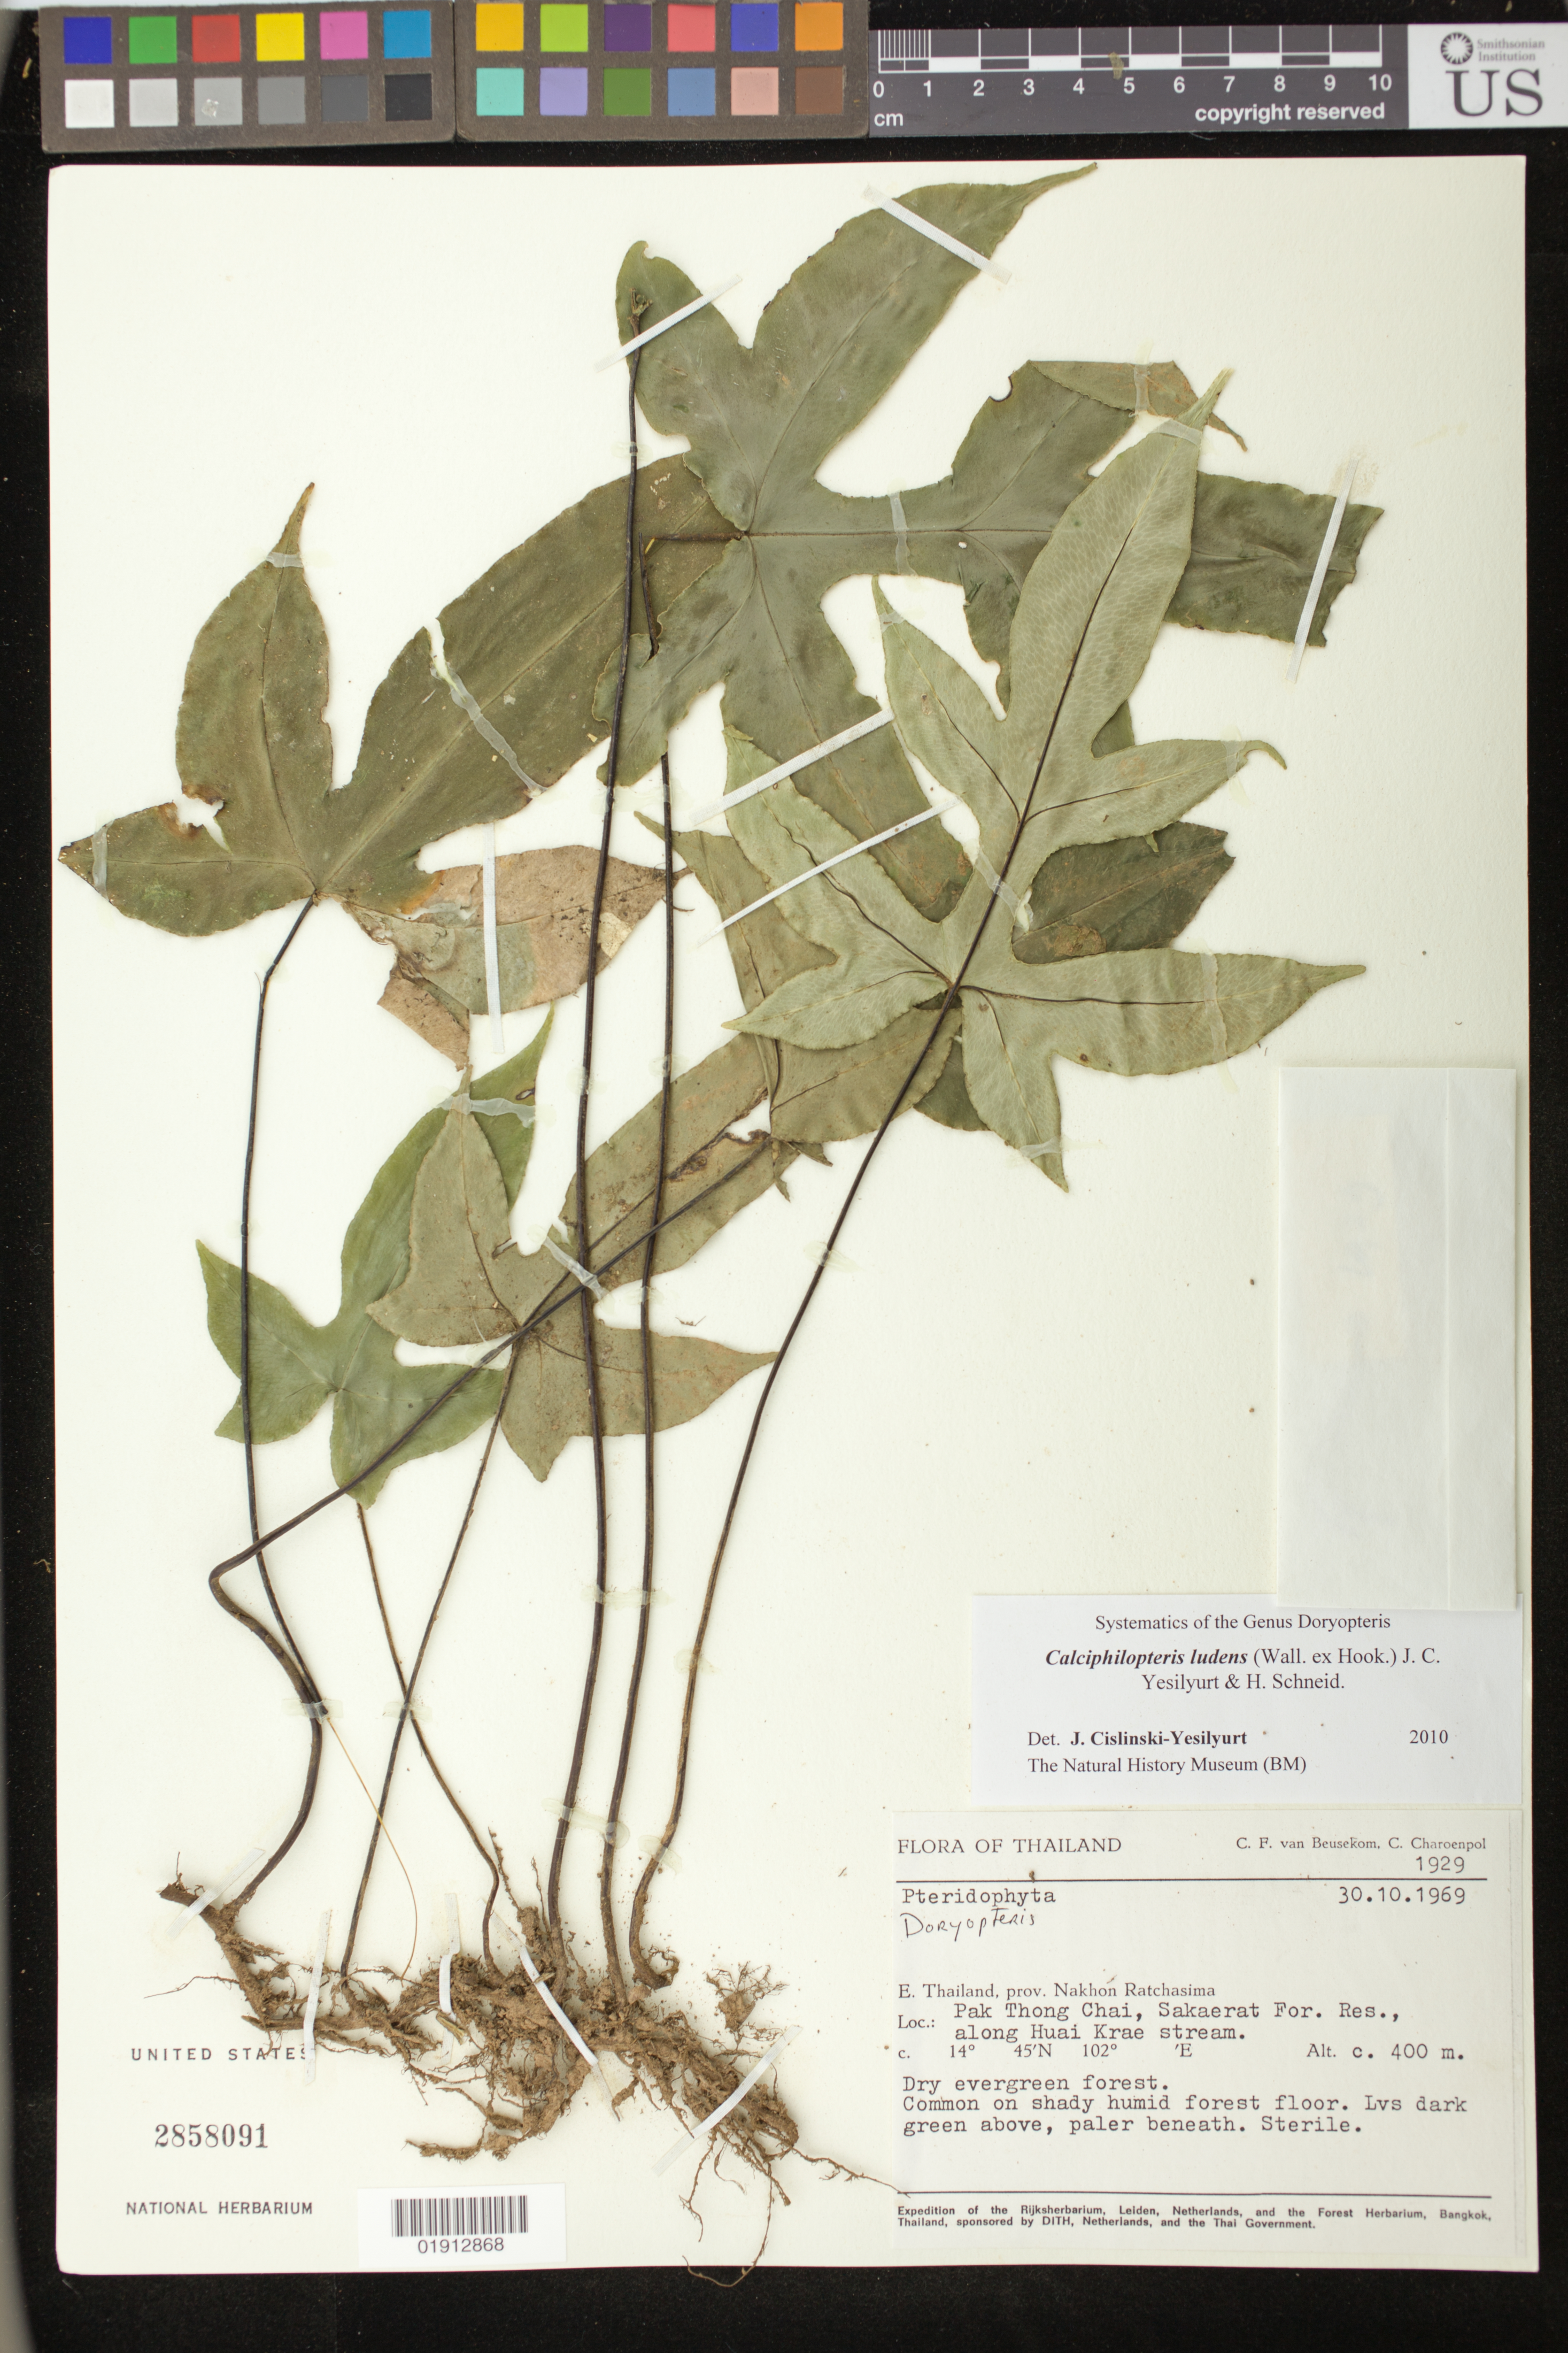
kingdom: Plantae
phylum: Tracheophyta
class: Polypodiopsida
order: Polypodiales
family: Pteridaceae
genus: Calciphilopteris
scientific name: Calciphilopteris ludens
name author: (Wall. ex Hook.) Yesilyurt & H. Schneid.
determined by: Yesilyurt, J. C.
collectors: C. F. Beusekom & C. Charoenphol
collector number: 1929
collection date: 1969-10-30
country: Thailand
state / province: Nakhon Ratchasima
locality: E Thailand, Pak Thong Chai, Sakaerat For. Res., along Huai Krae stream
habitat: Dry evergreen forest.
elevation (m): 400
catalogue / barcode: US 2858091